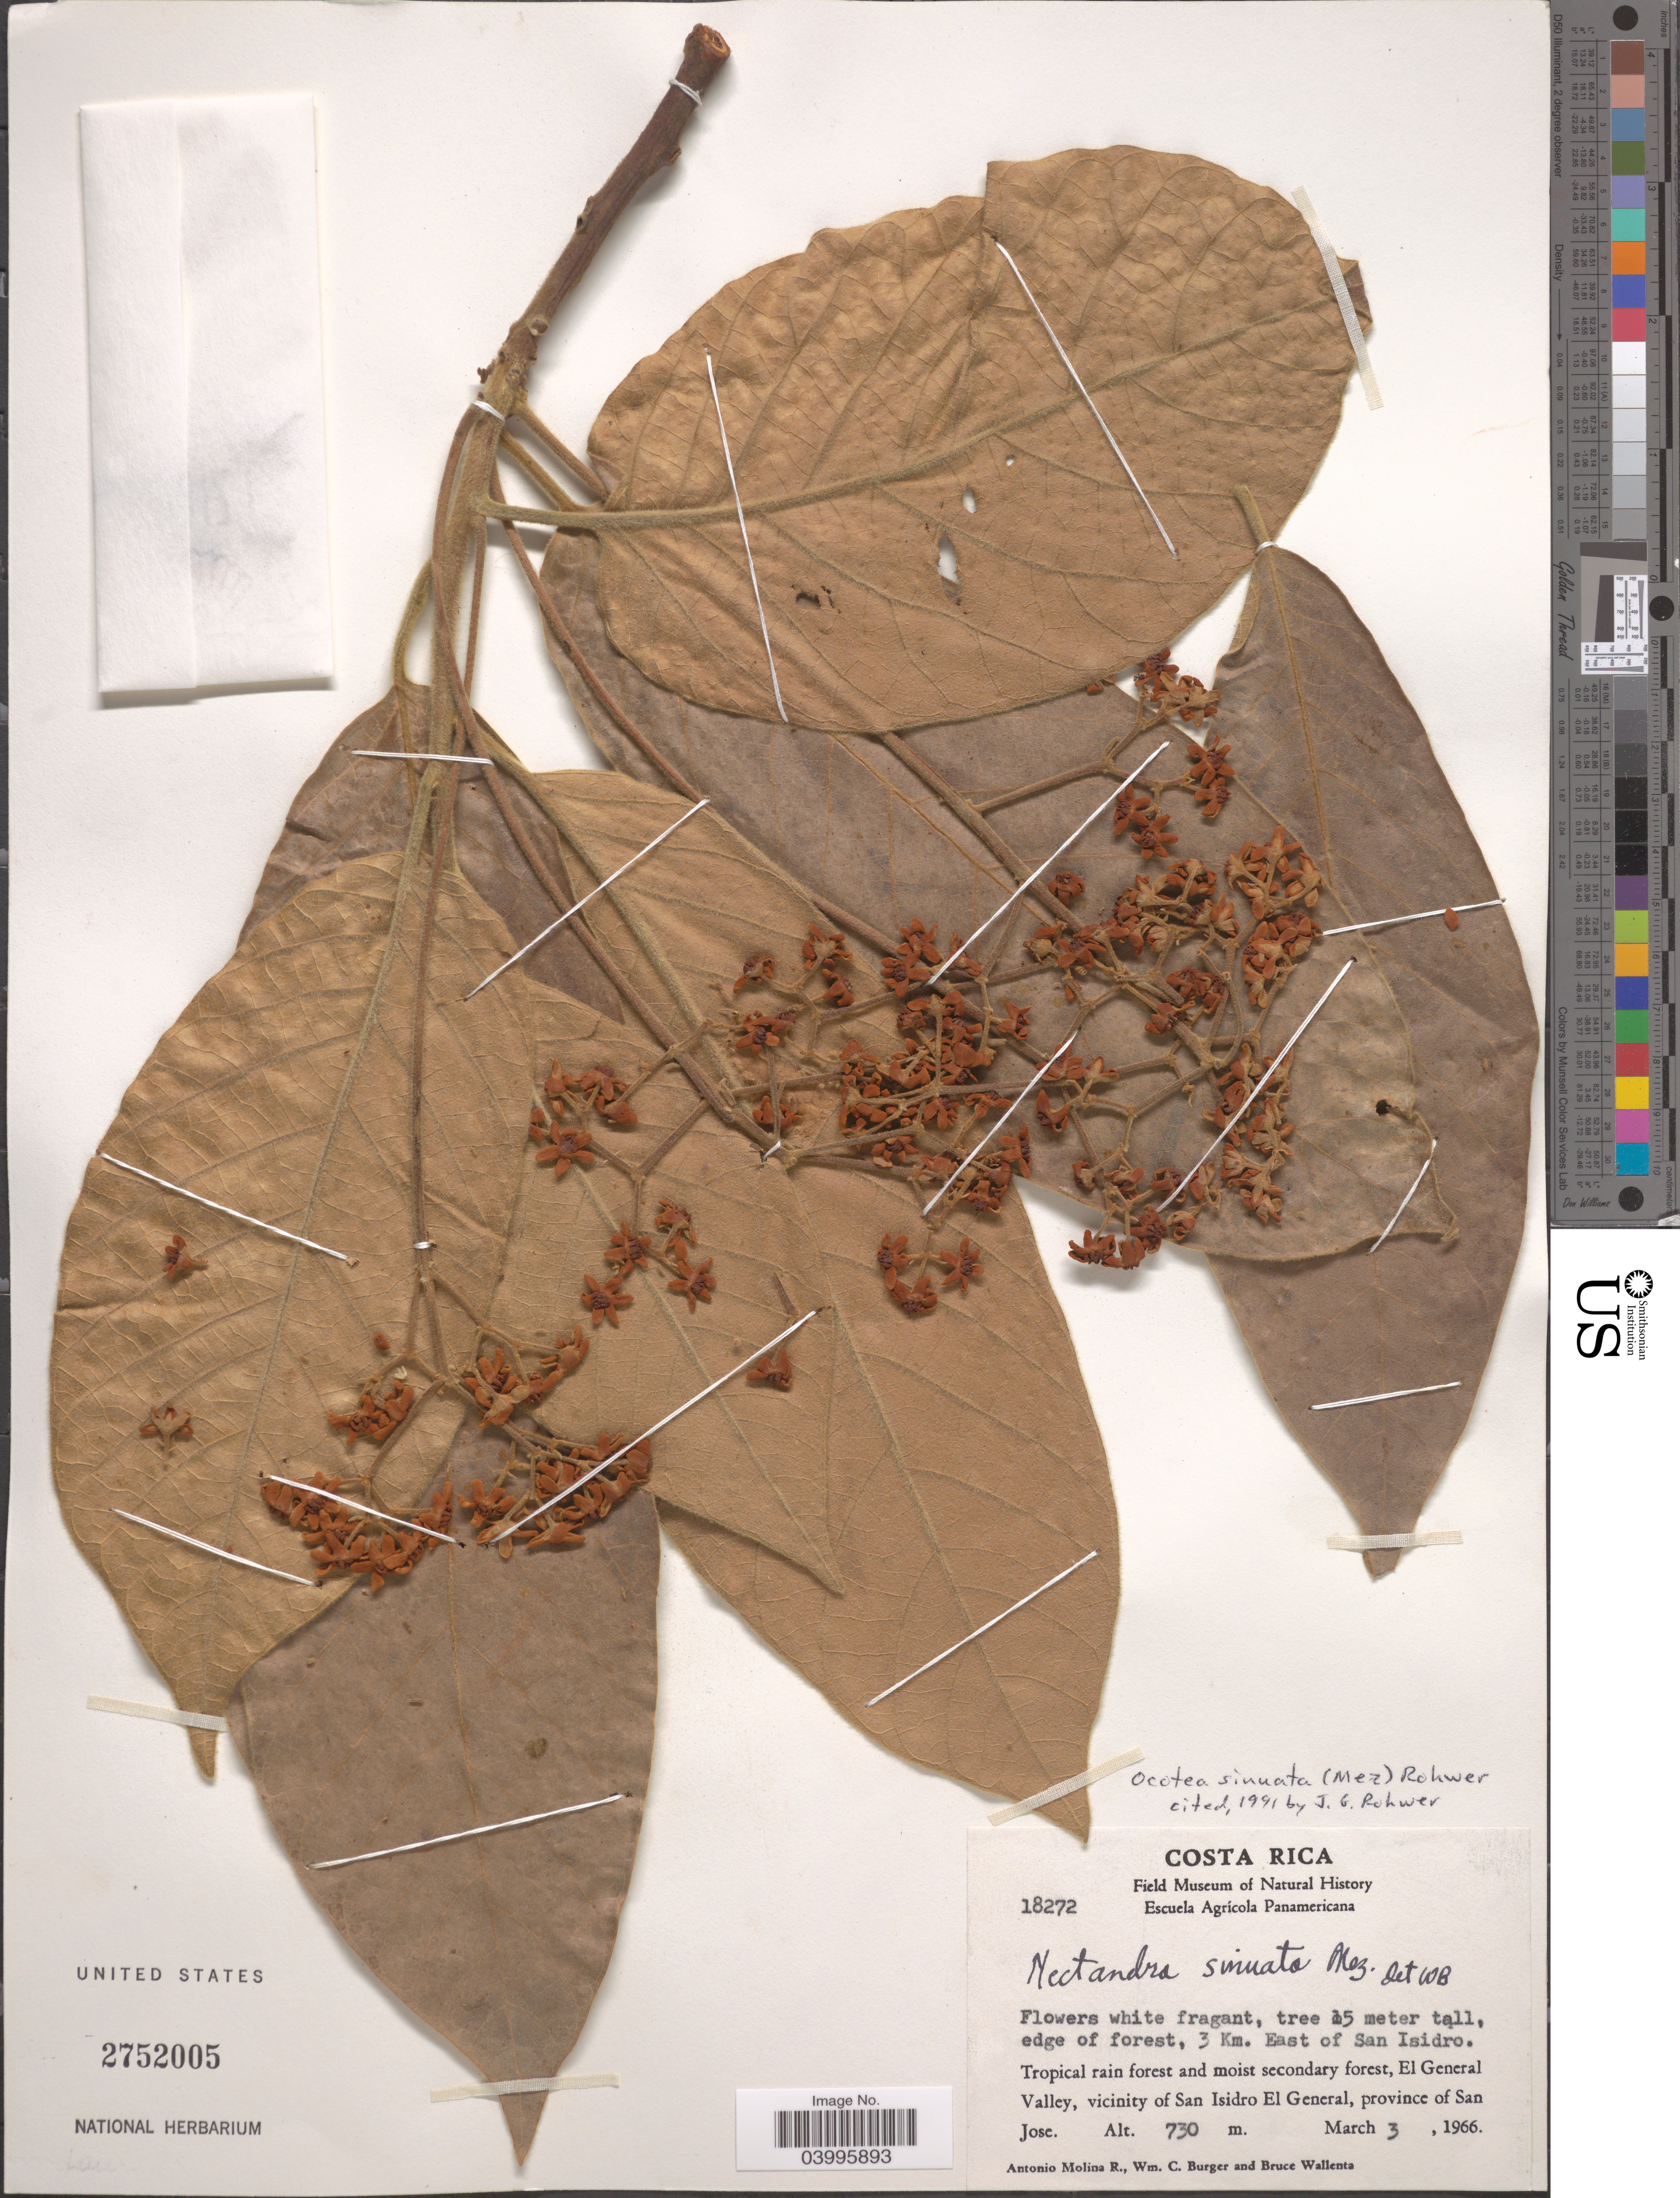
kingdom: Plantae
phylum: Tracheophyta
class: Magnoliopsida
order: Laurales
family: Lauraceae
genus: Ocotea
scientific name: Ocotea sinuata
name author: (Mez) Rohwer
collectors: A. Molina R., W. Burger & B. Wallenta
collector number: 18272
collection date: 1966-03-03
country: Costa Rica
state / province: San José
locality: El General Valley, vicinity of San Isidro El General.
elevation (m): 730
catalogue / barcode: US 2752005